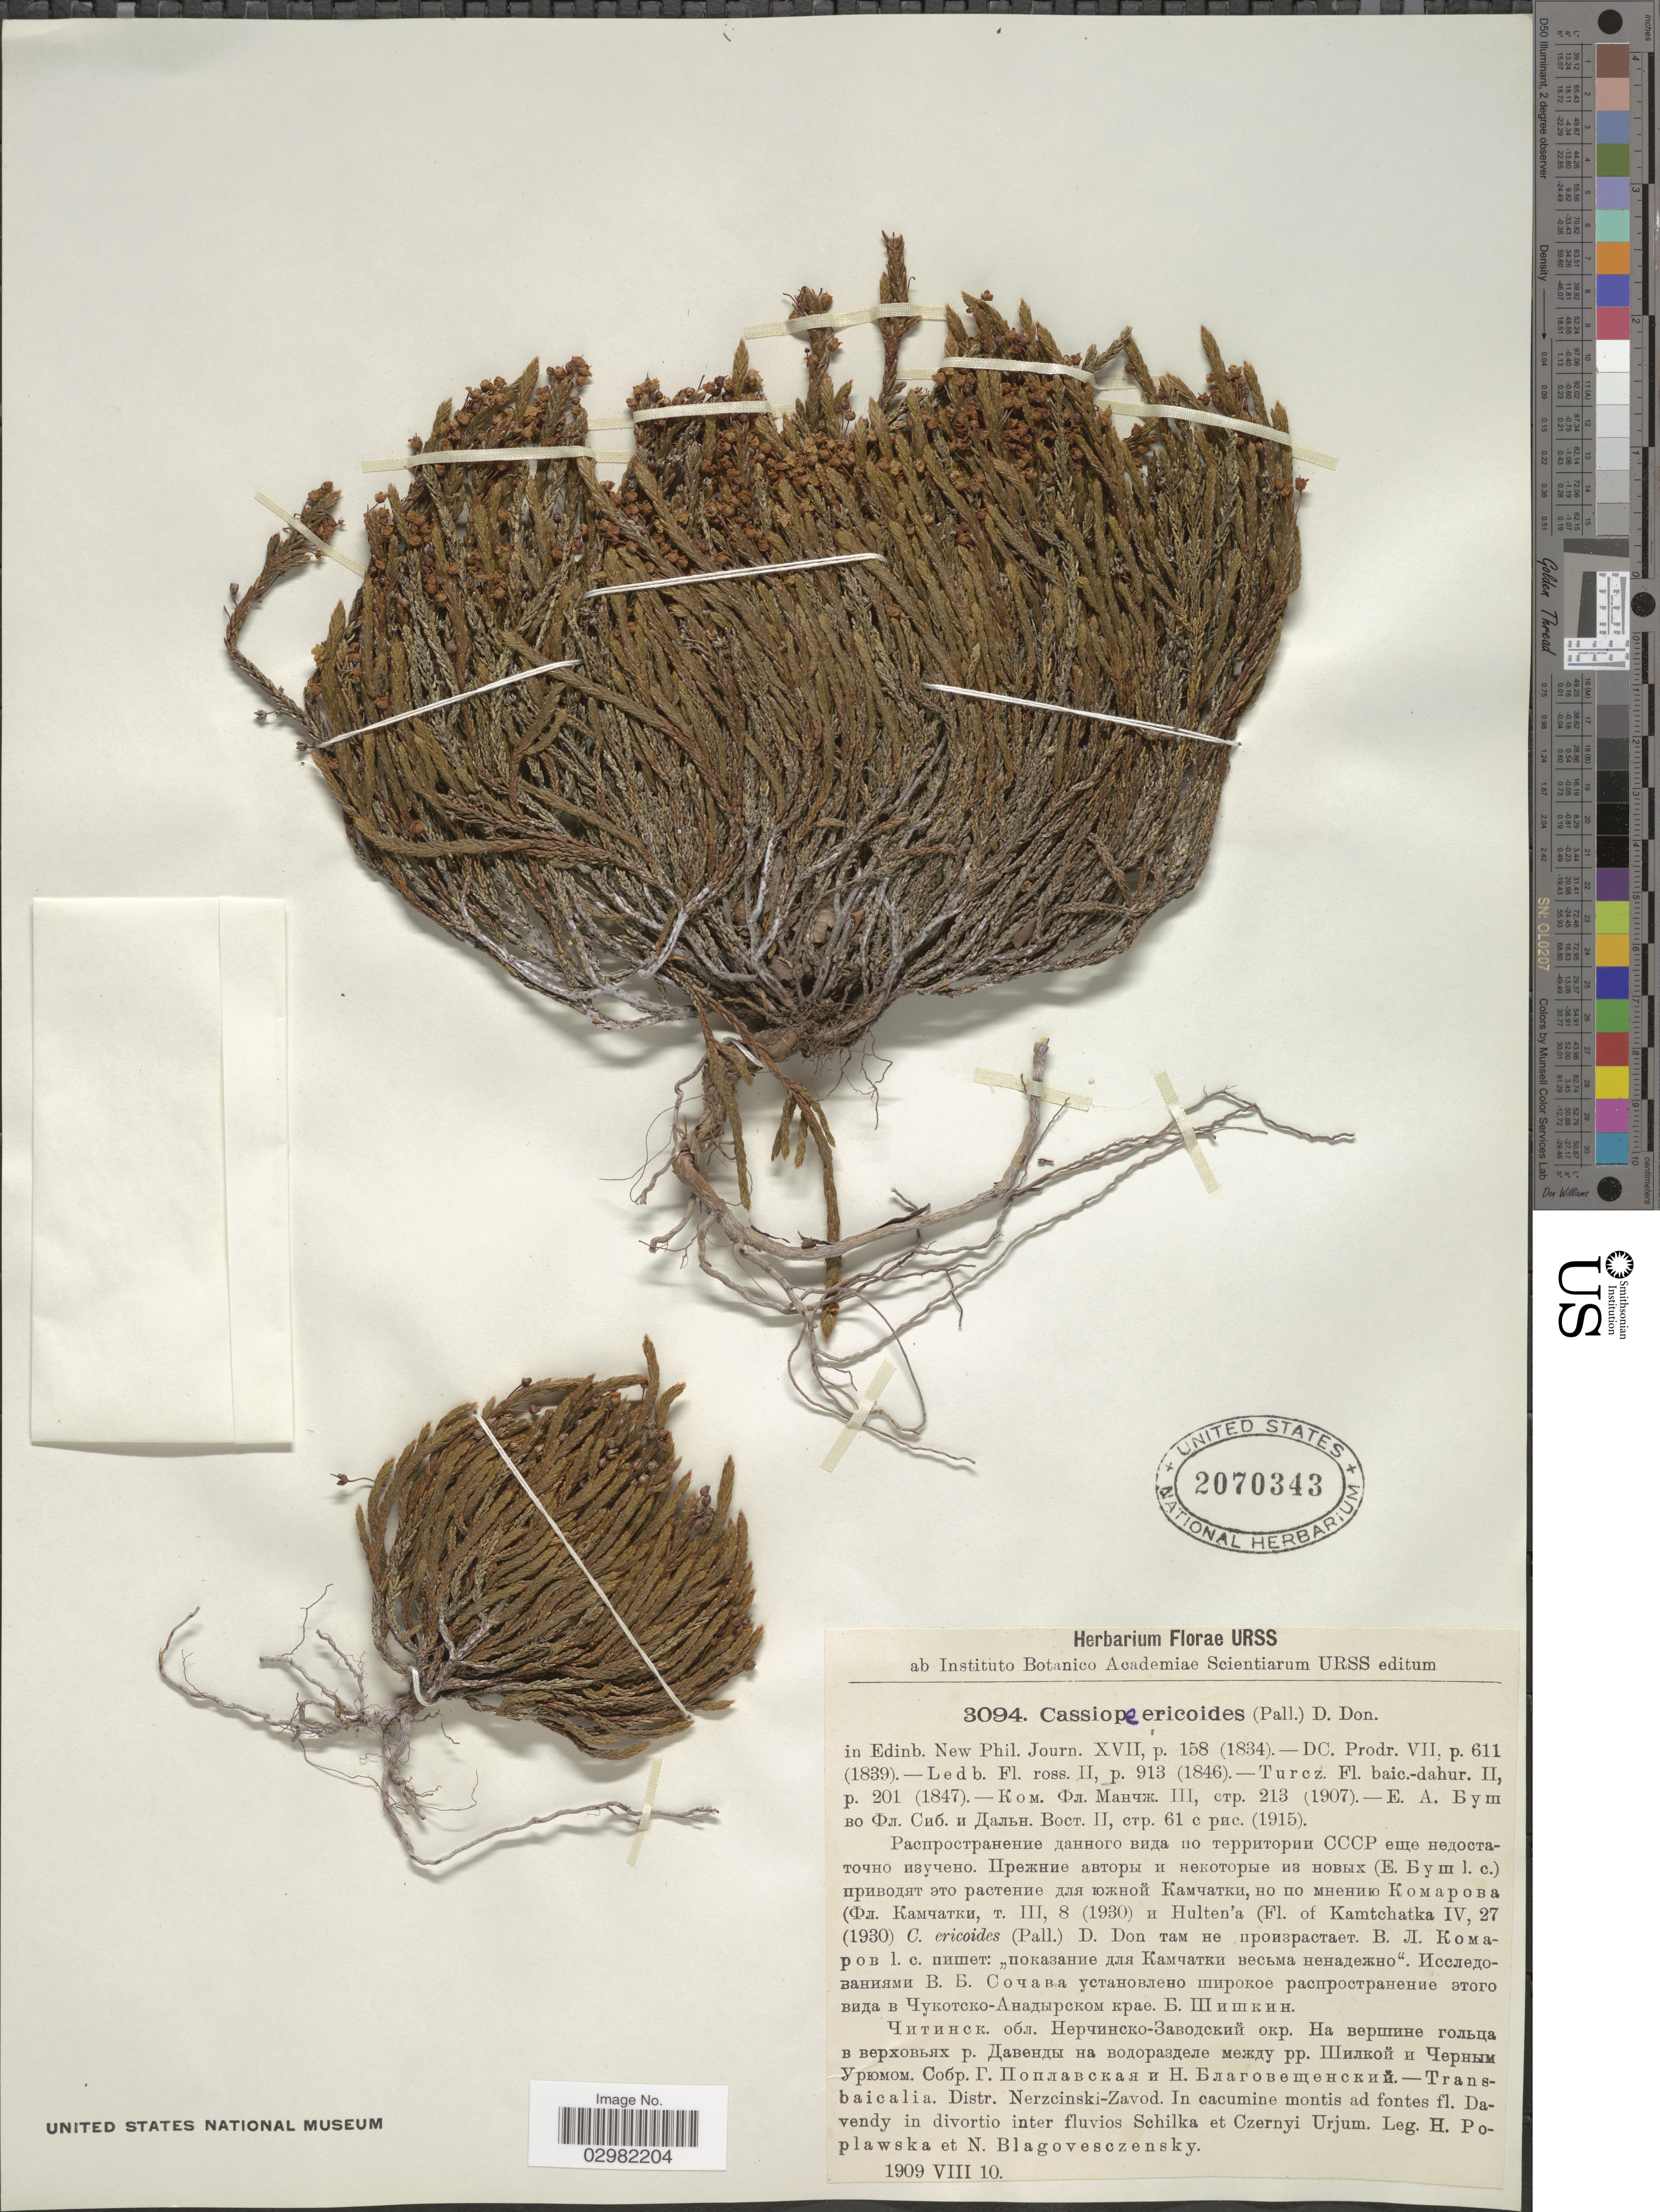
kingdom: Plantae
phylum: Tracheophyta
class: Magnoliopsida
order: Ericales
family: Ericaceae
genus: Cassiope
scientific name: Cassiope ericoides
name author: D. Don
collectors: H. Poplawska & N. Blagovesczensky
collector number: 3094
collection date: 1909-08-10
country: Russian Federation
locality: Transbaicalia. Distr. Nerzcinski-Zavod. In cacumine montis ad fontes fl. Davendy in divortio inter fluvios Schilka et Czernyi Urjum.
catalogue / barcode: US 2070343